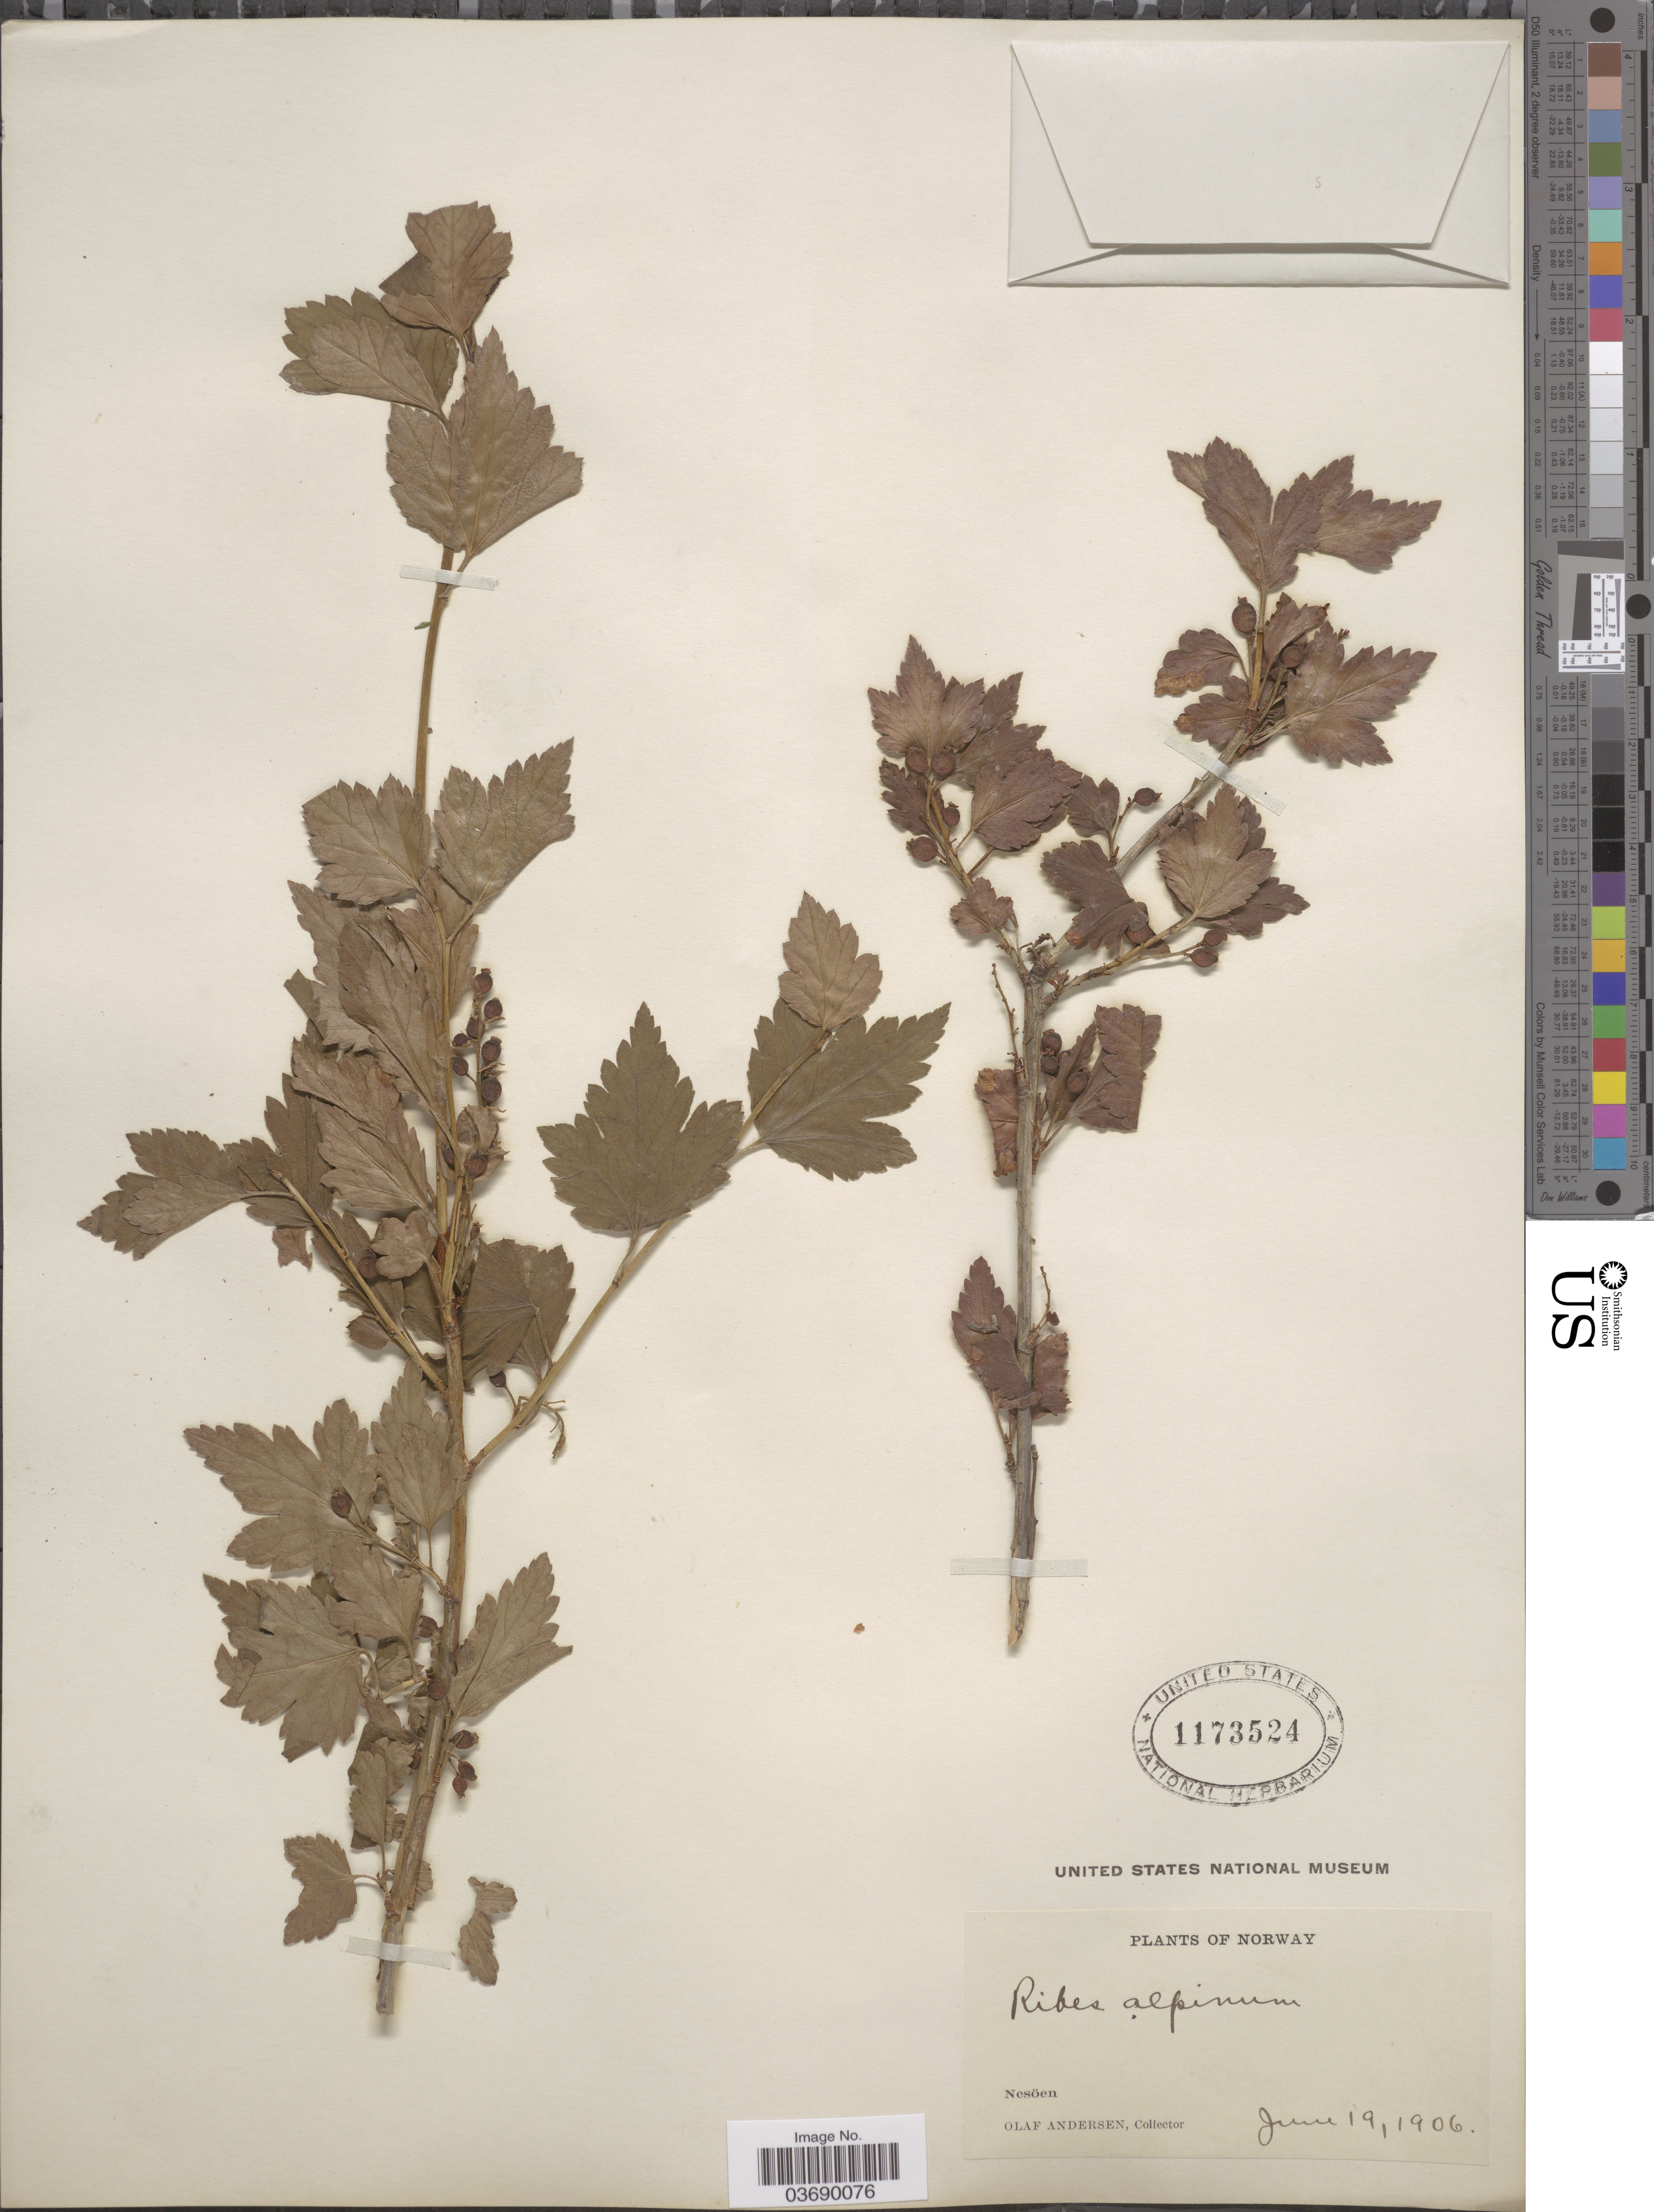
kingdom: Plantae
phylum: Tracheophyta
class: Magnoliopsida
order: Saxifragales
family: Grossulariaceae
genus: Ribes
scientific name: Ribes alpinum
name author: L.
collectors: O. Andersen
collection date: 1906-06-19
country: Norway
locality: Nesöen.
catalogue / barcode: US 1173524